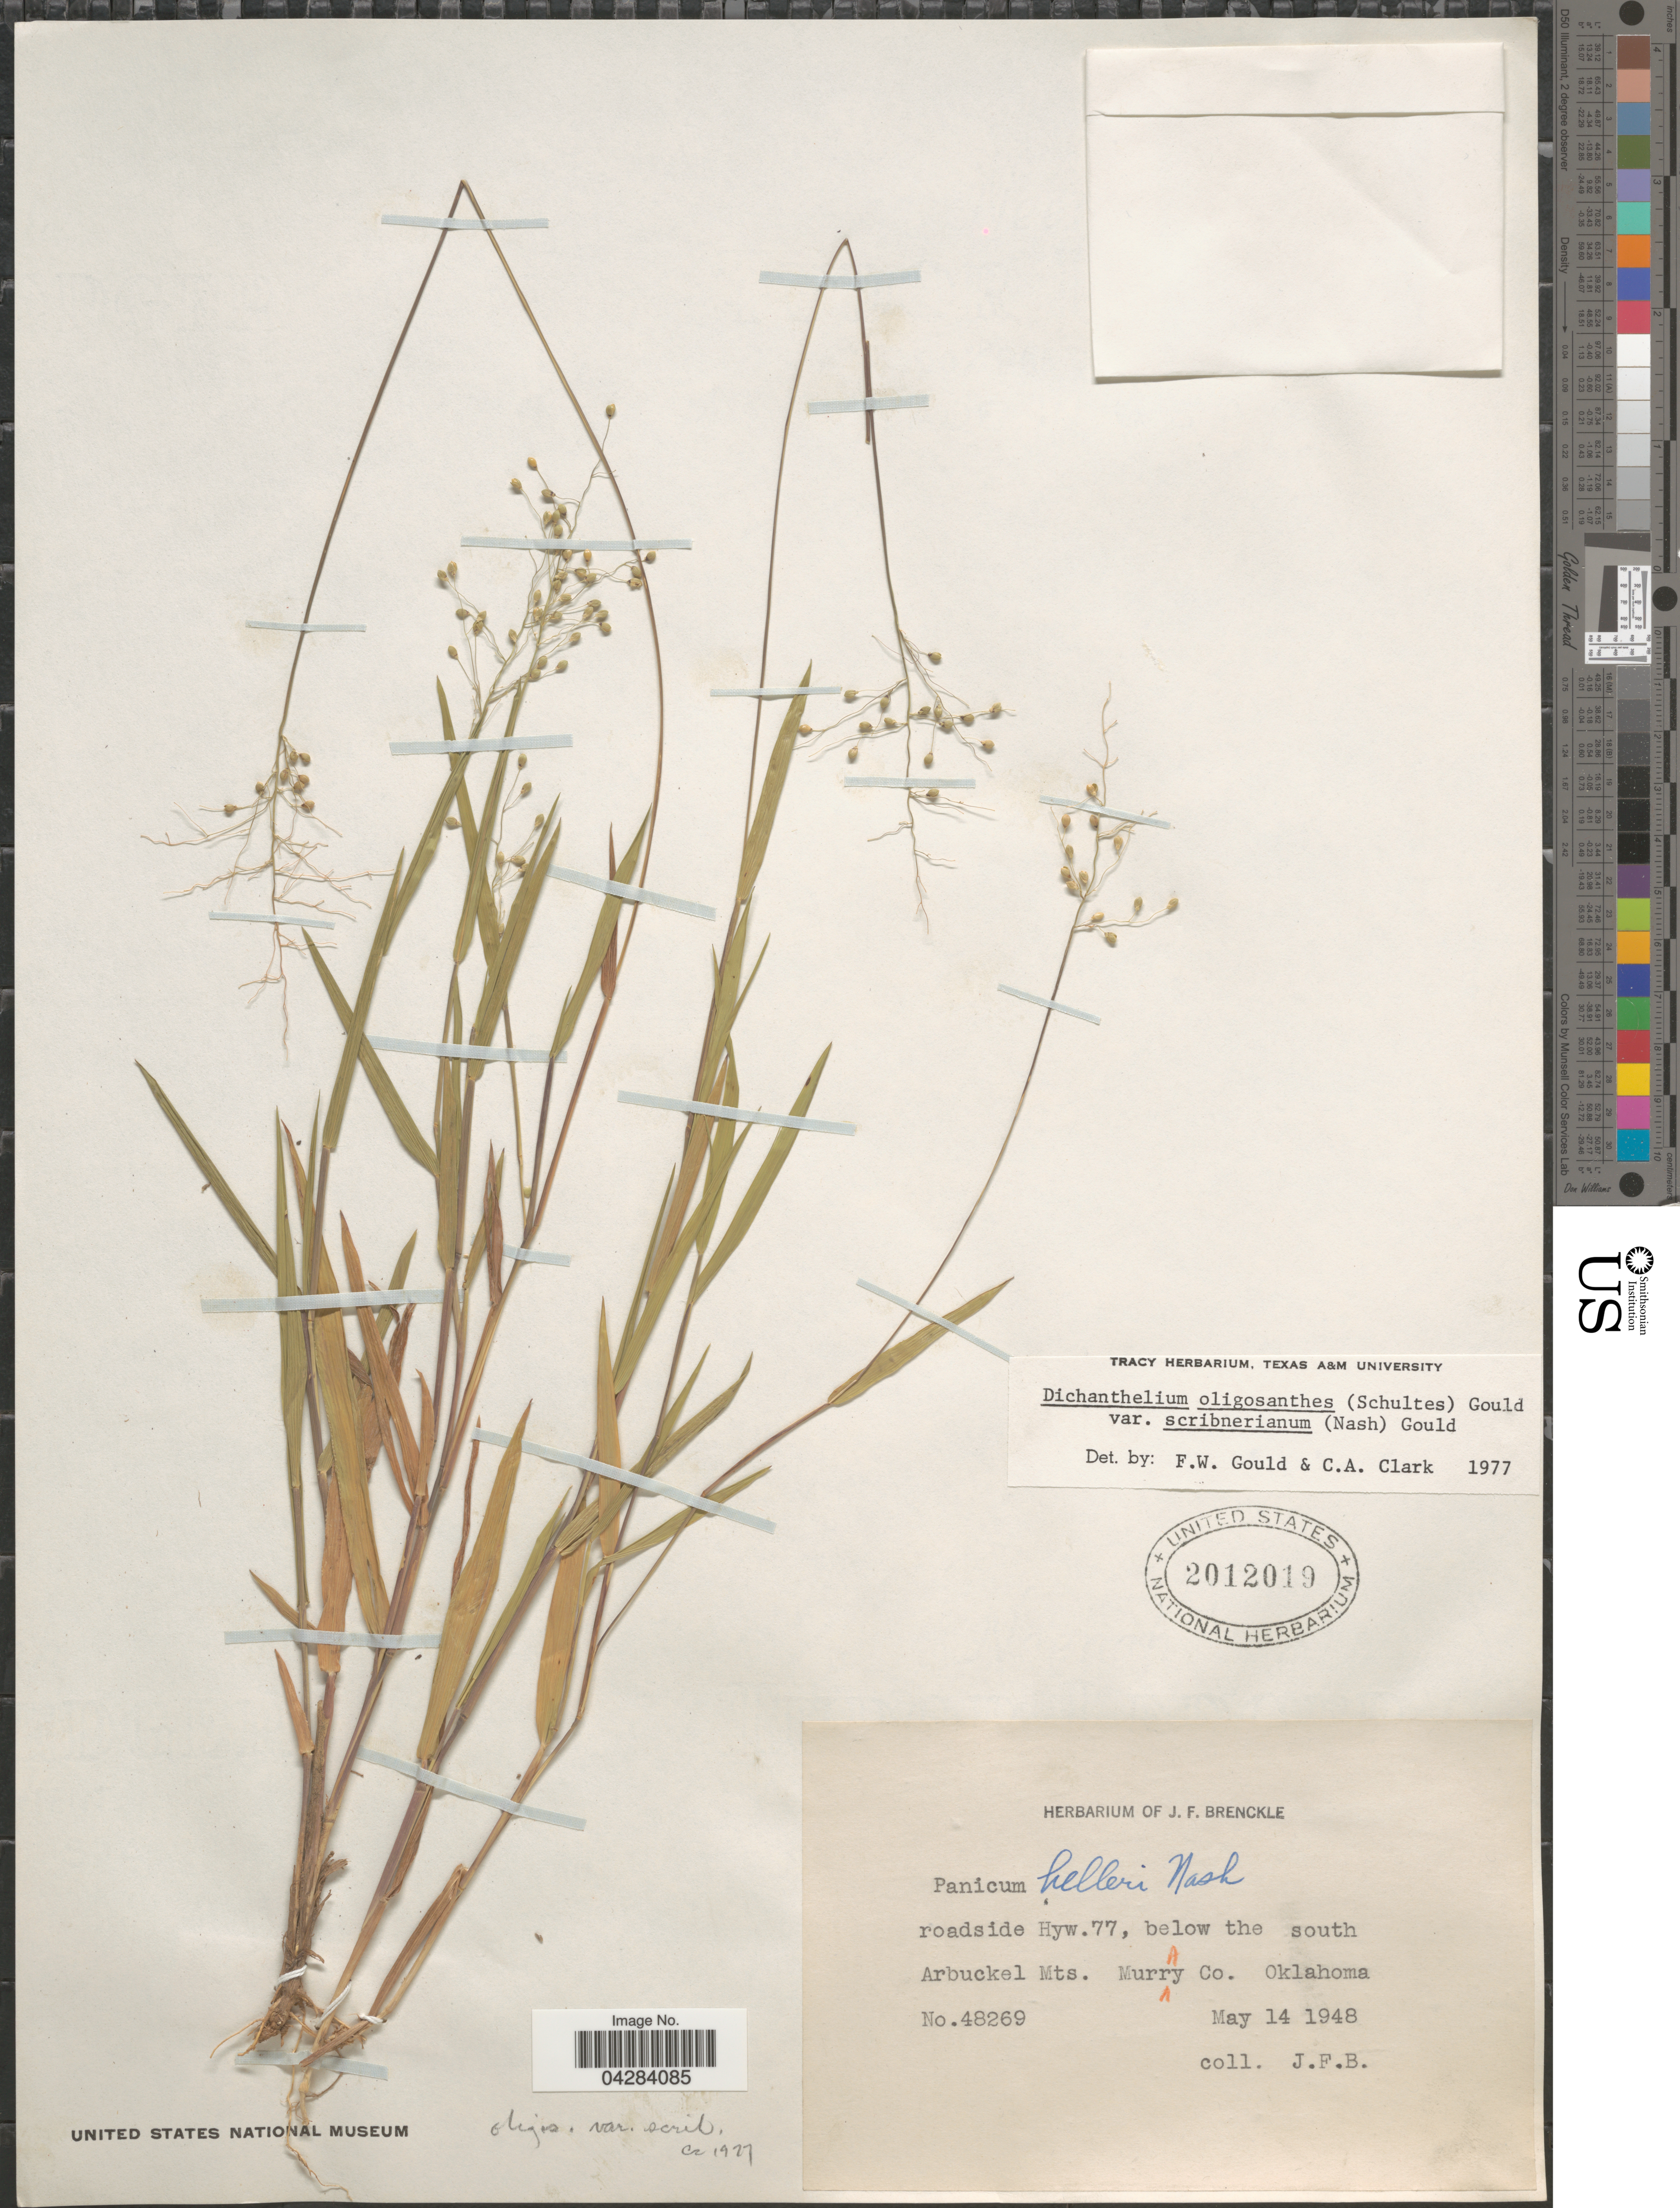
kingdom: Plantae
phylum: Tracheophyta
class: Liliopsida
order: Poales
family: Poaceae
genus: Dichanthelium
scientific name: Dichanthelium oligosanthes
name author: (Schult.) Gould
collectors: J. Brenckle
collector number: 48269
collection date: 1948-05-14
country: United States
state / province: Oklahoma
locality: Roadside Hyw.77, below the south Arbuckel Mts. Murry Co.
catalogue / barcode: US 2012019